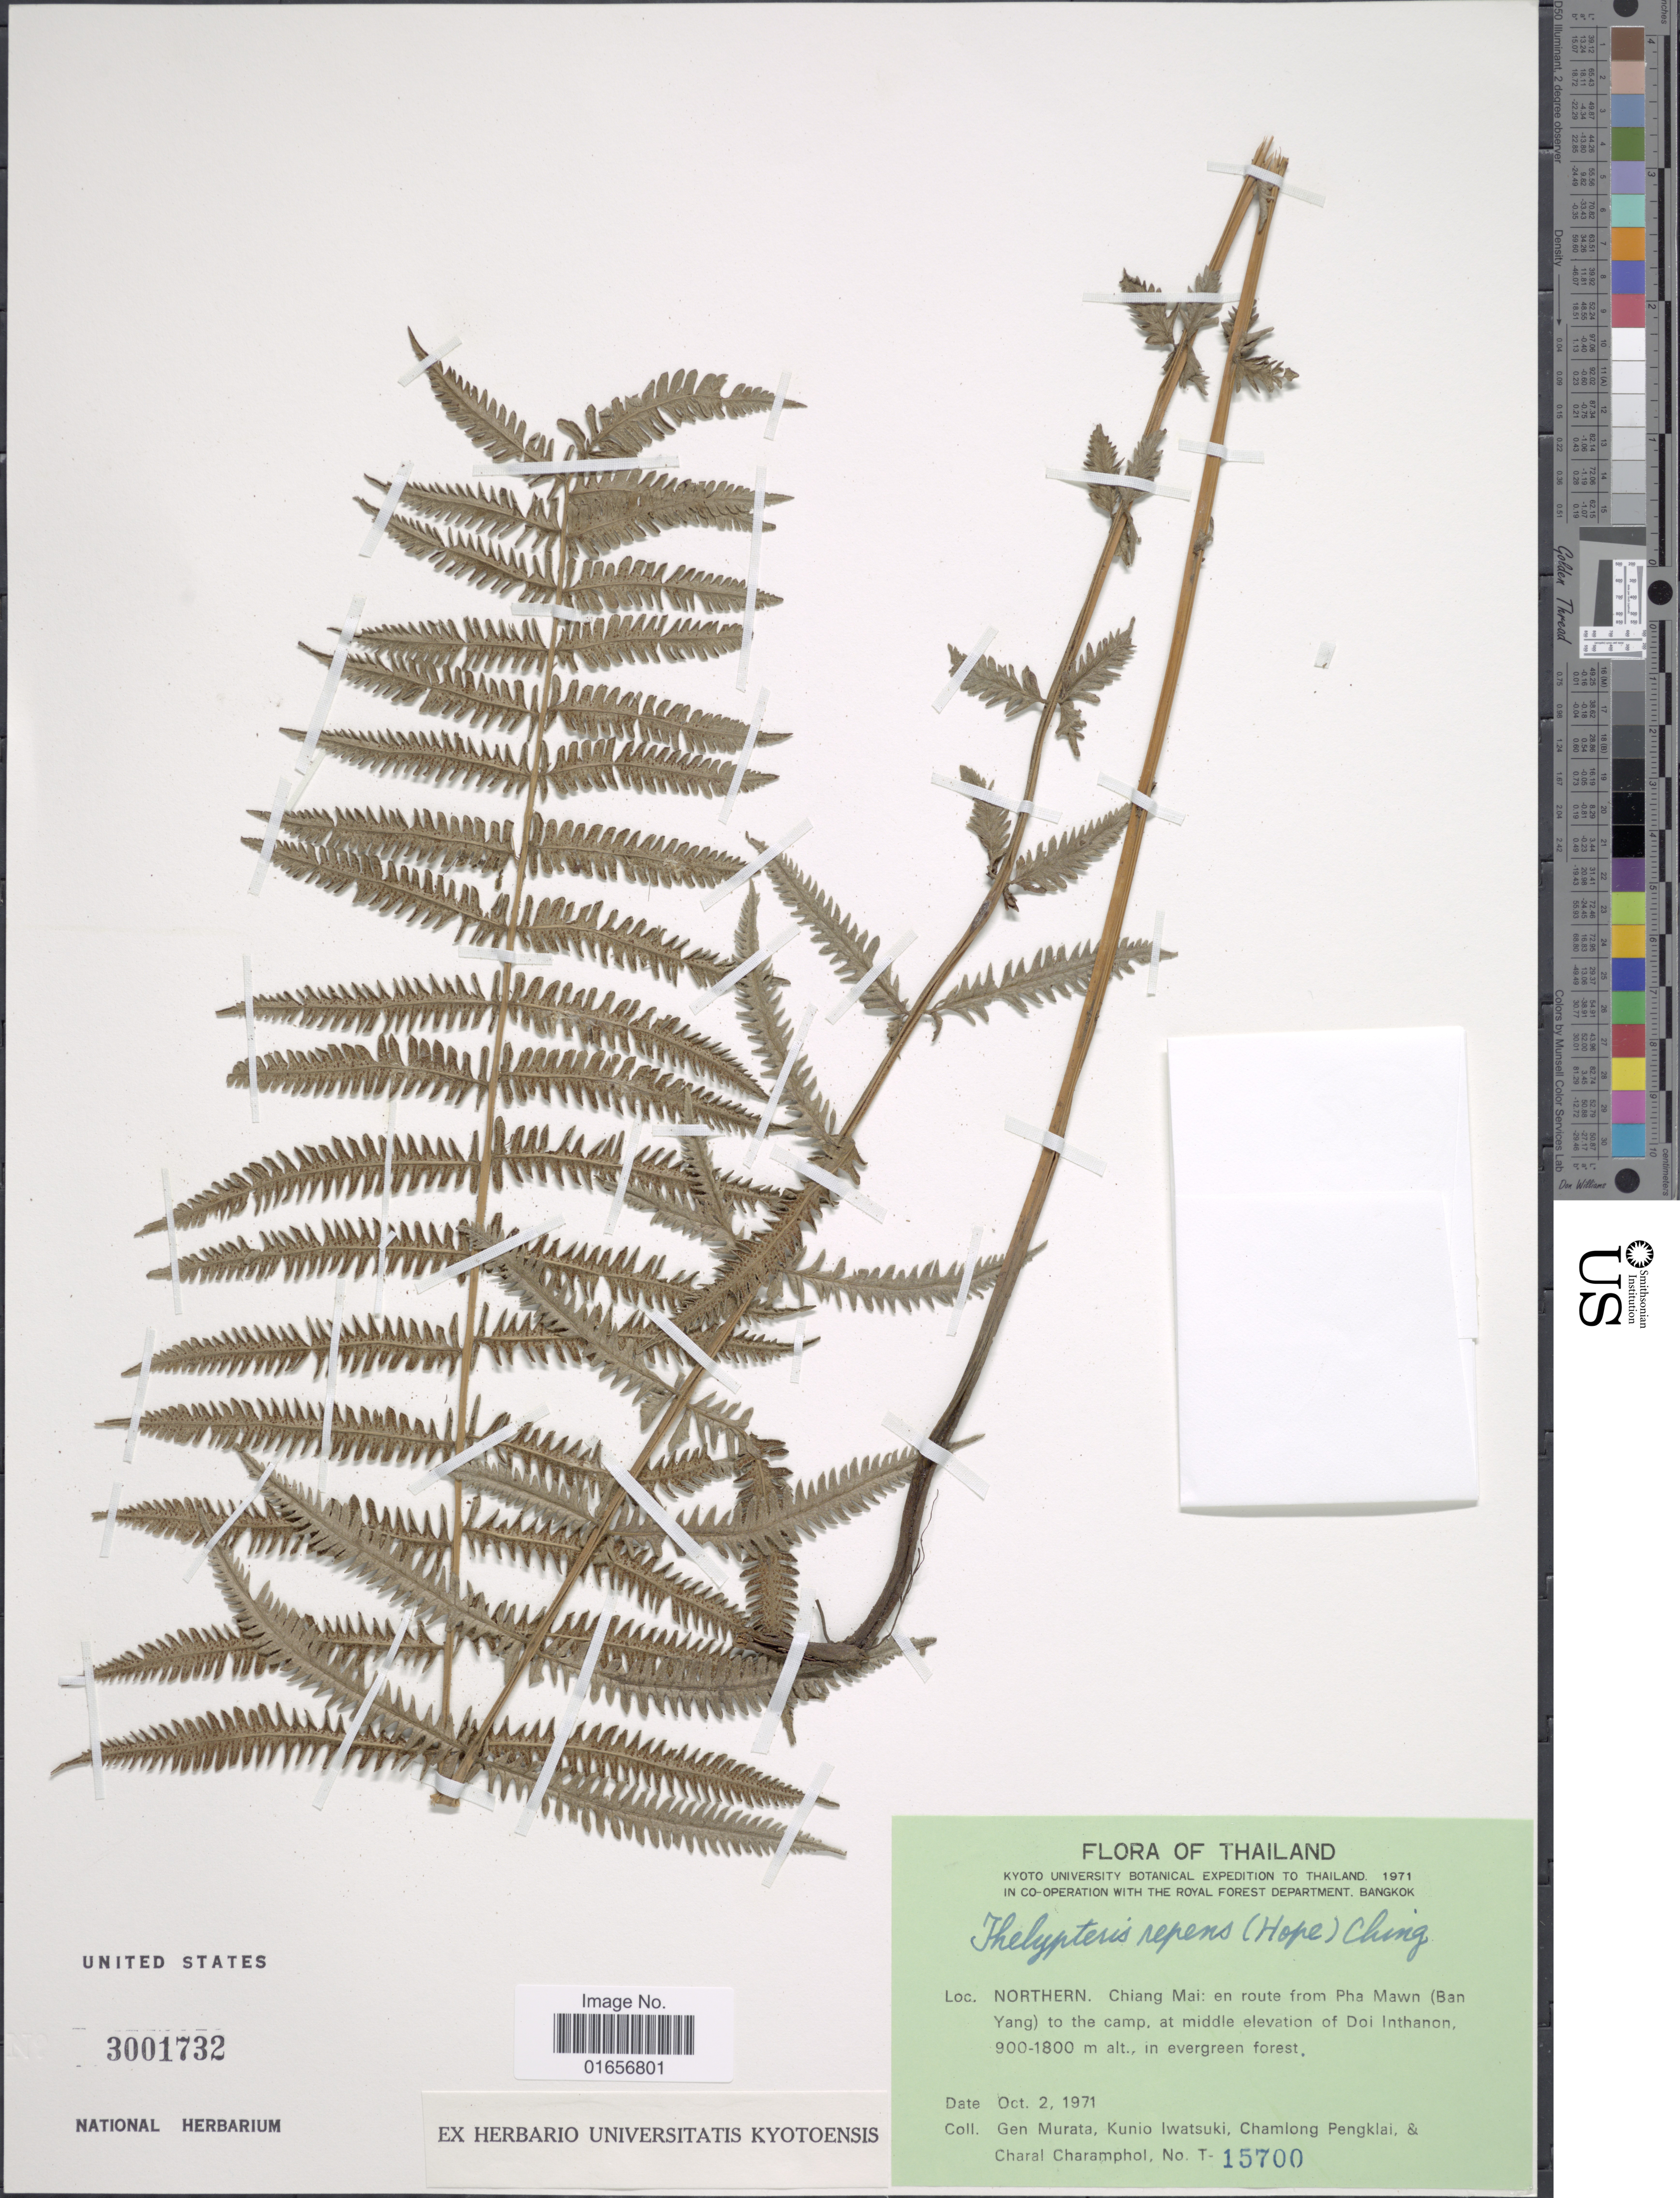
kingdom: Plantae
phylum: Tracheophyta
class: Polypodiopsida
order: Polypodiales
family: Thelypteridaceae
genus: Pseudocyclosorus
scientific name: Pseudocyclosorus repens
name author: (C. Hope) Ching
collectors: G. Murata, K. Iwatsuki, C. Pengklai & C. Charamphol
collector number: T-15700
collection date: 1971-10-02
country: Thailand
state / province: Chiang Mai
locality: Northern: en route from Pha Mawn (Ban Yang) to the camp, at middle elevation of Doi Inthanon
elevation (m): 900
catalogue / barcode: US 3001732